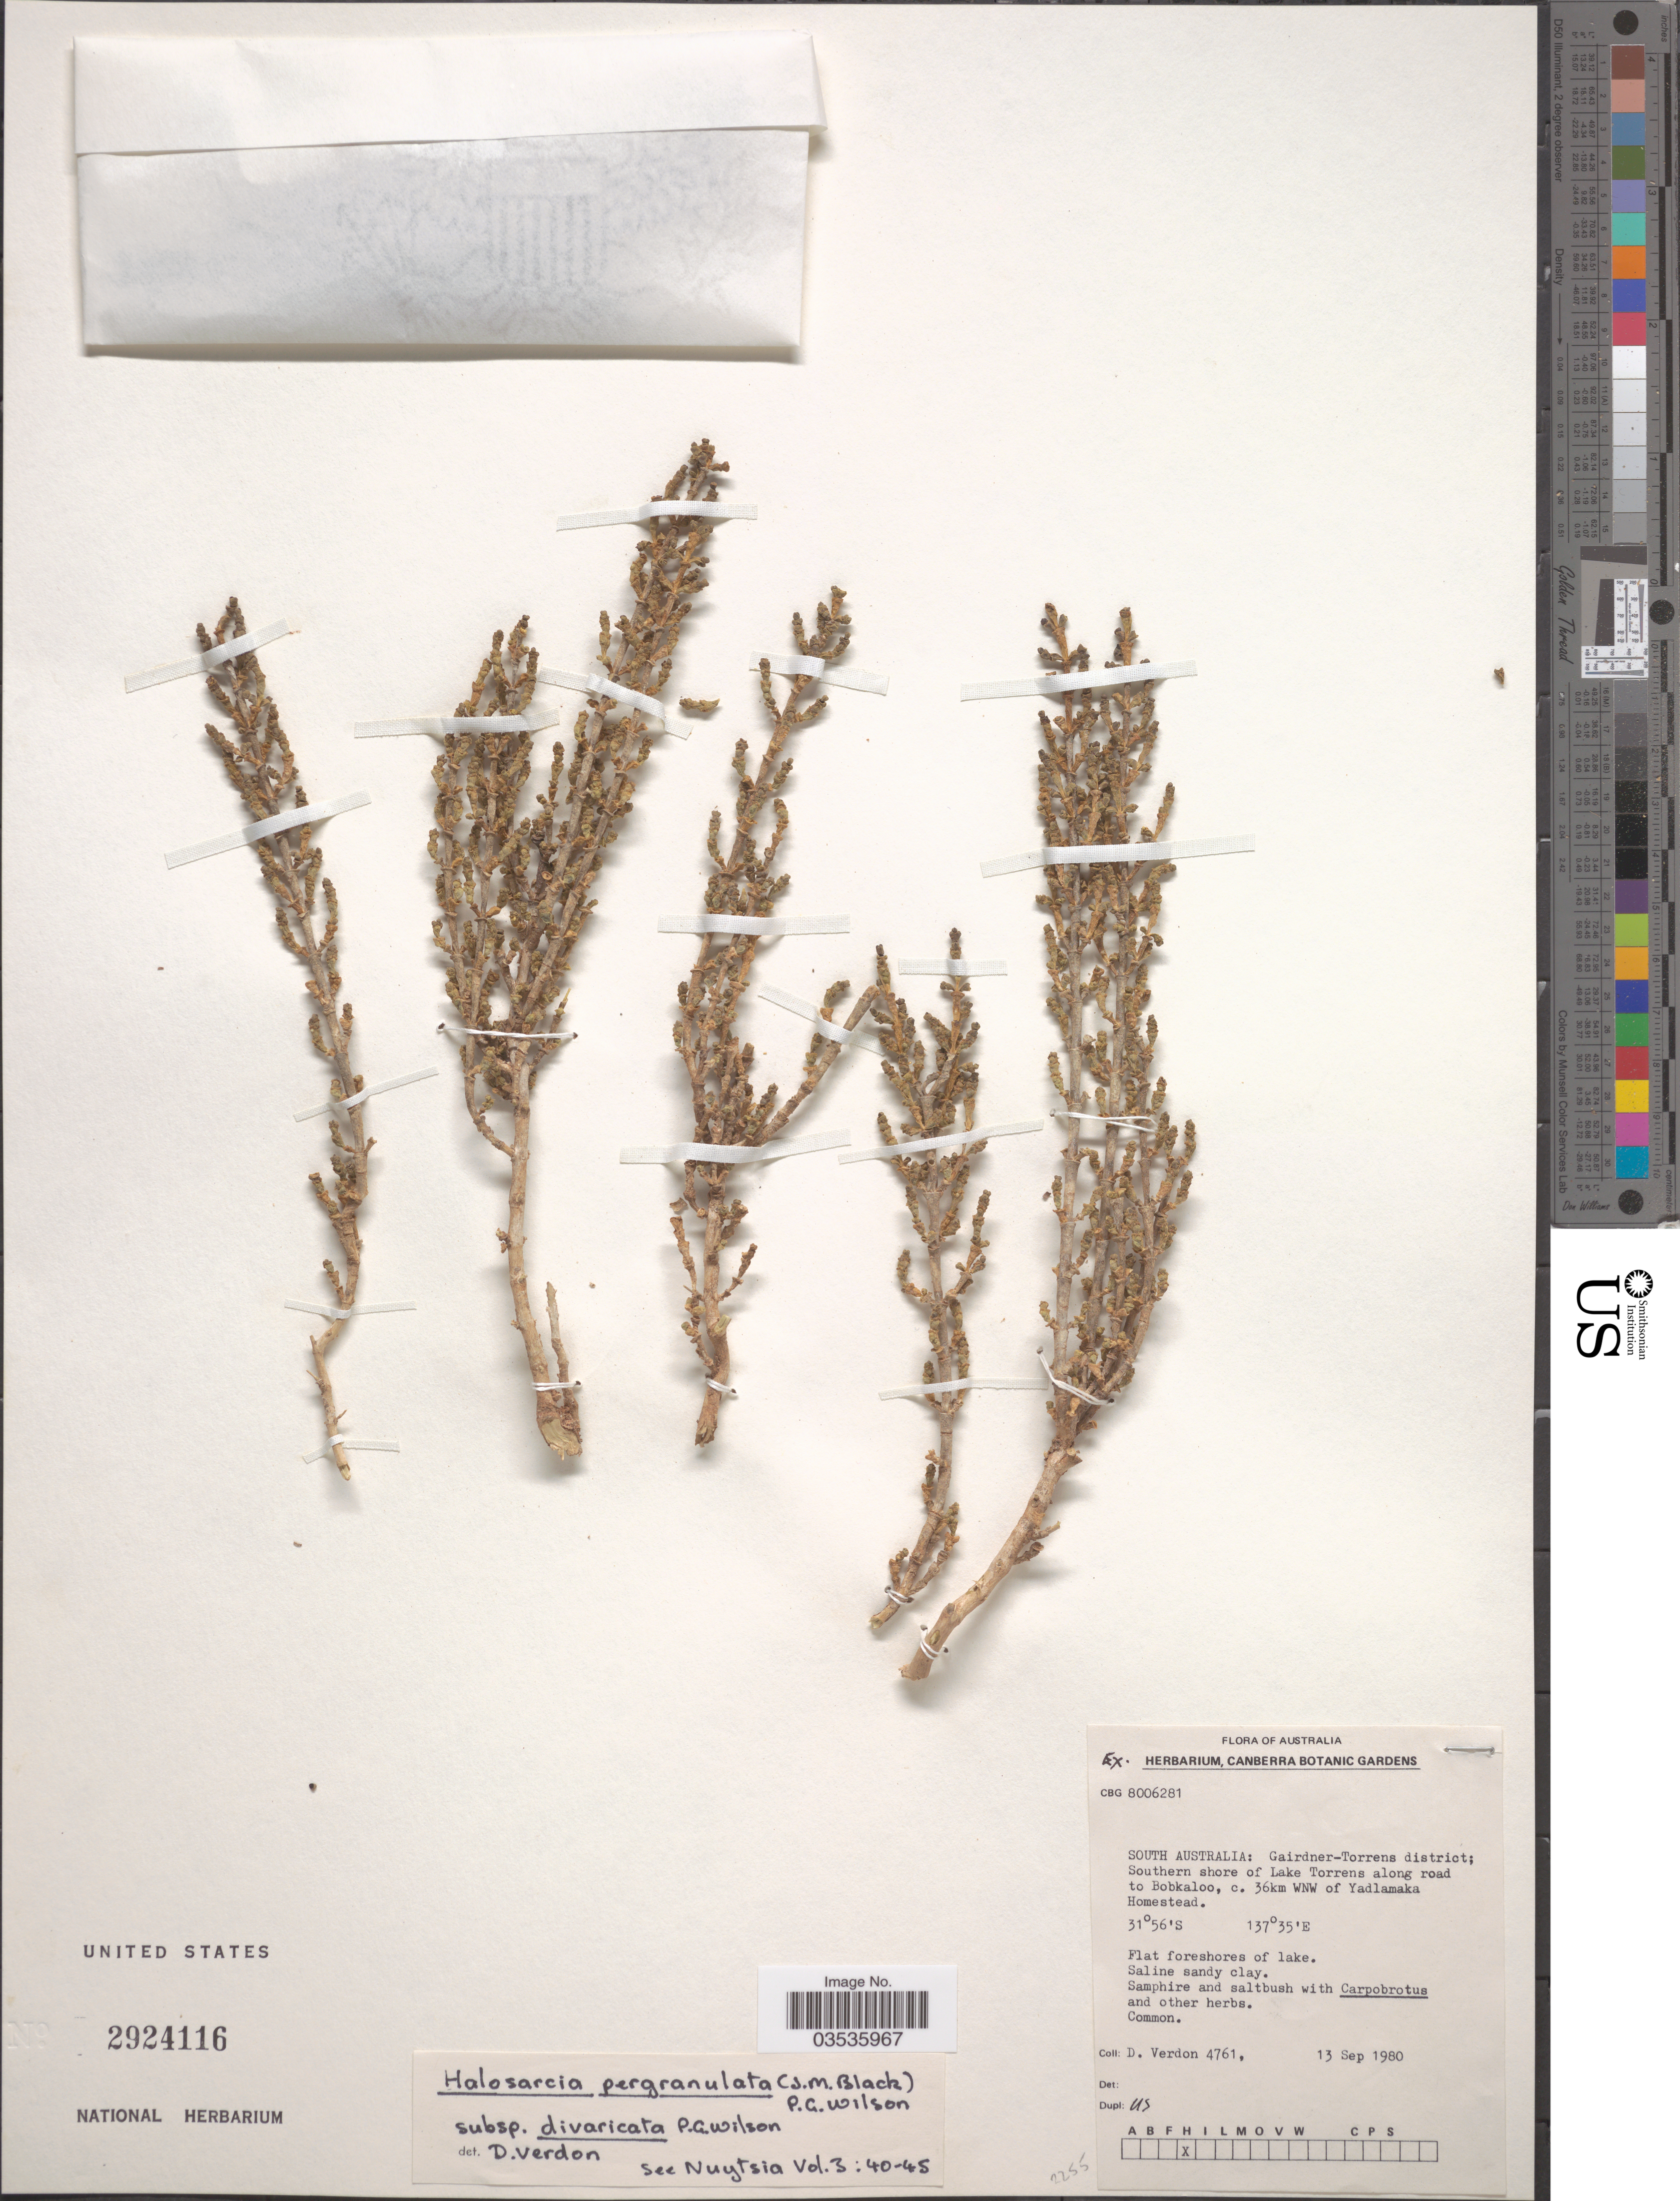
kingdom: Plantae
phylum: Tracheophyta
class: Magnoliopsida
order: Caryophyllales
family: Amaranthaceae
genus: Tecticornia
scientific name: Tecticornia pergranulata subsp. divaricata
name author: (Paul G. Wilson) K.A. Sheph. & Paul G. Wilson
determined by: Mallinson, David James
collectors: D. Verdon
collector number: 4761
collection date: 1980-09-13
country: Australia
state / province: South Australia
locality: Gairdner-Torrens district; Southern shore of Lake Torrens along road to Bobkaloo, c. 36km WNW of Yadlamaka Homestead.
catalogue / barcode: US 2924116